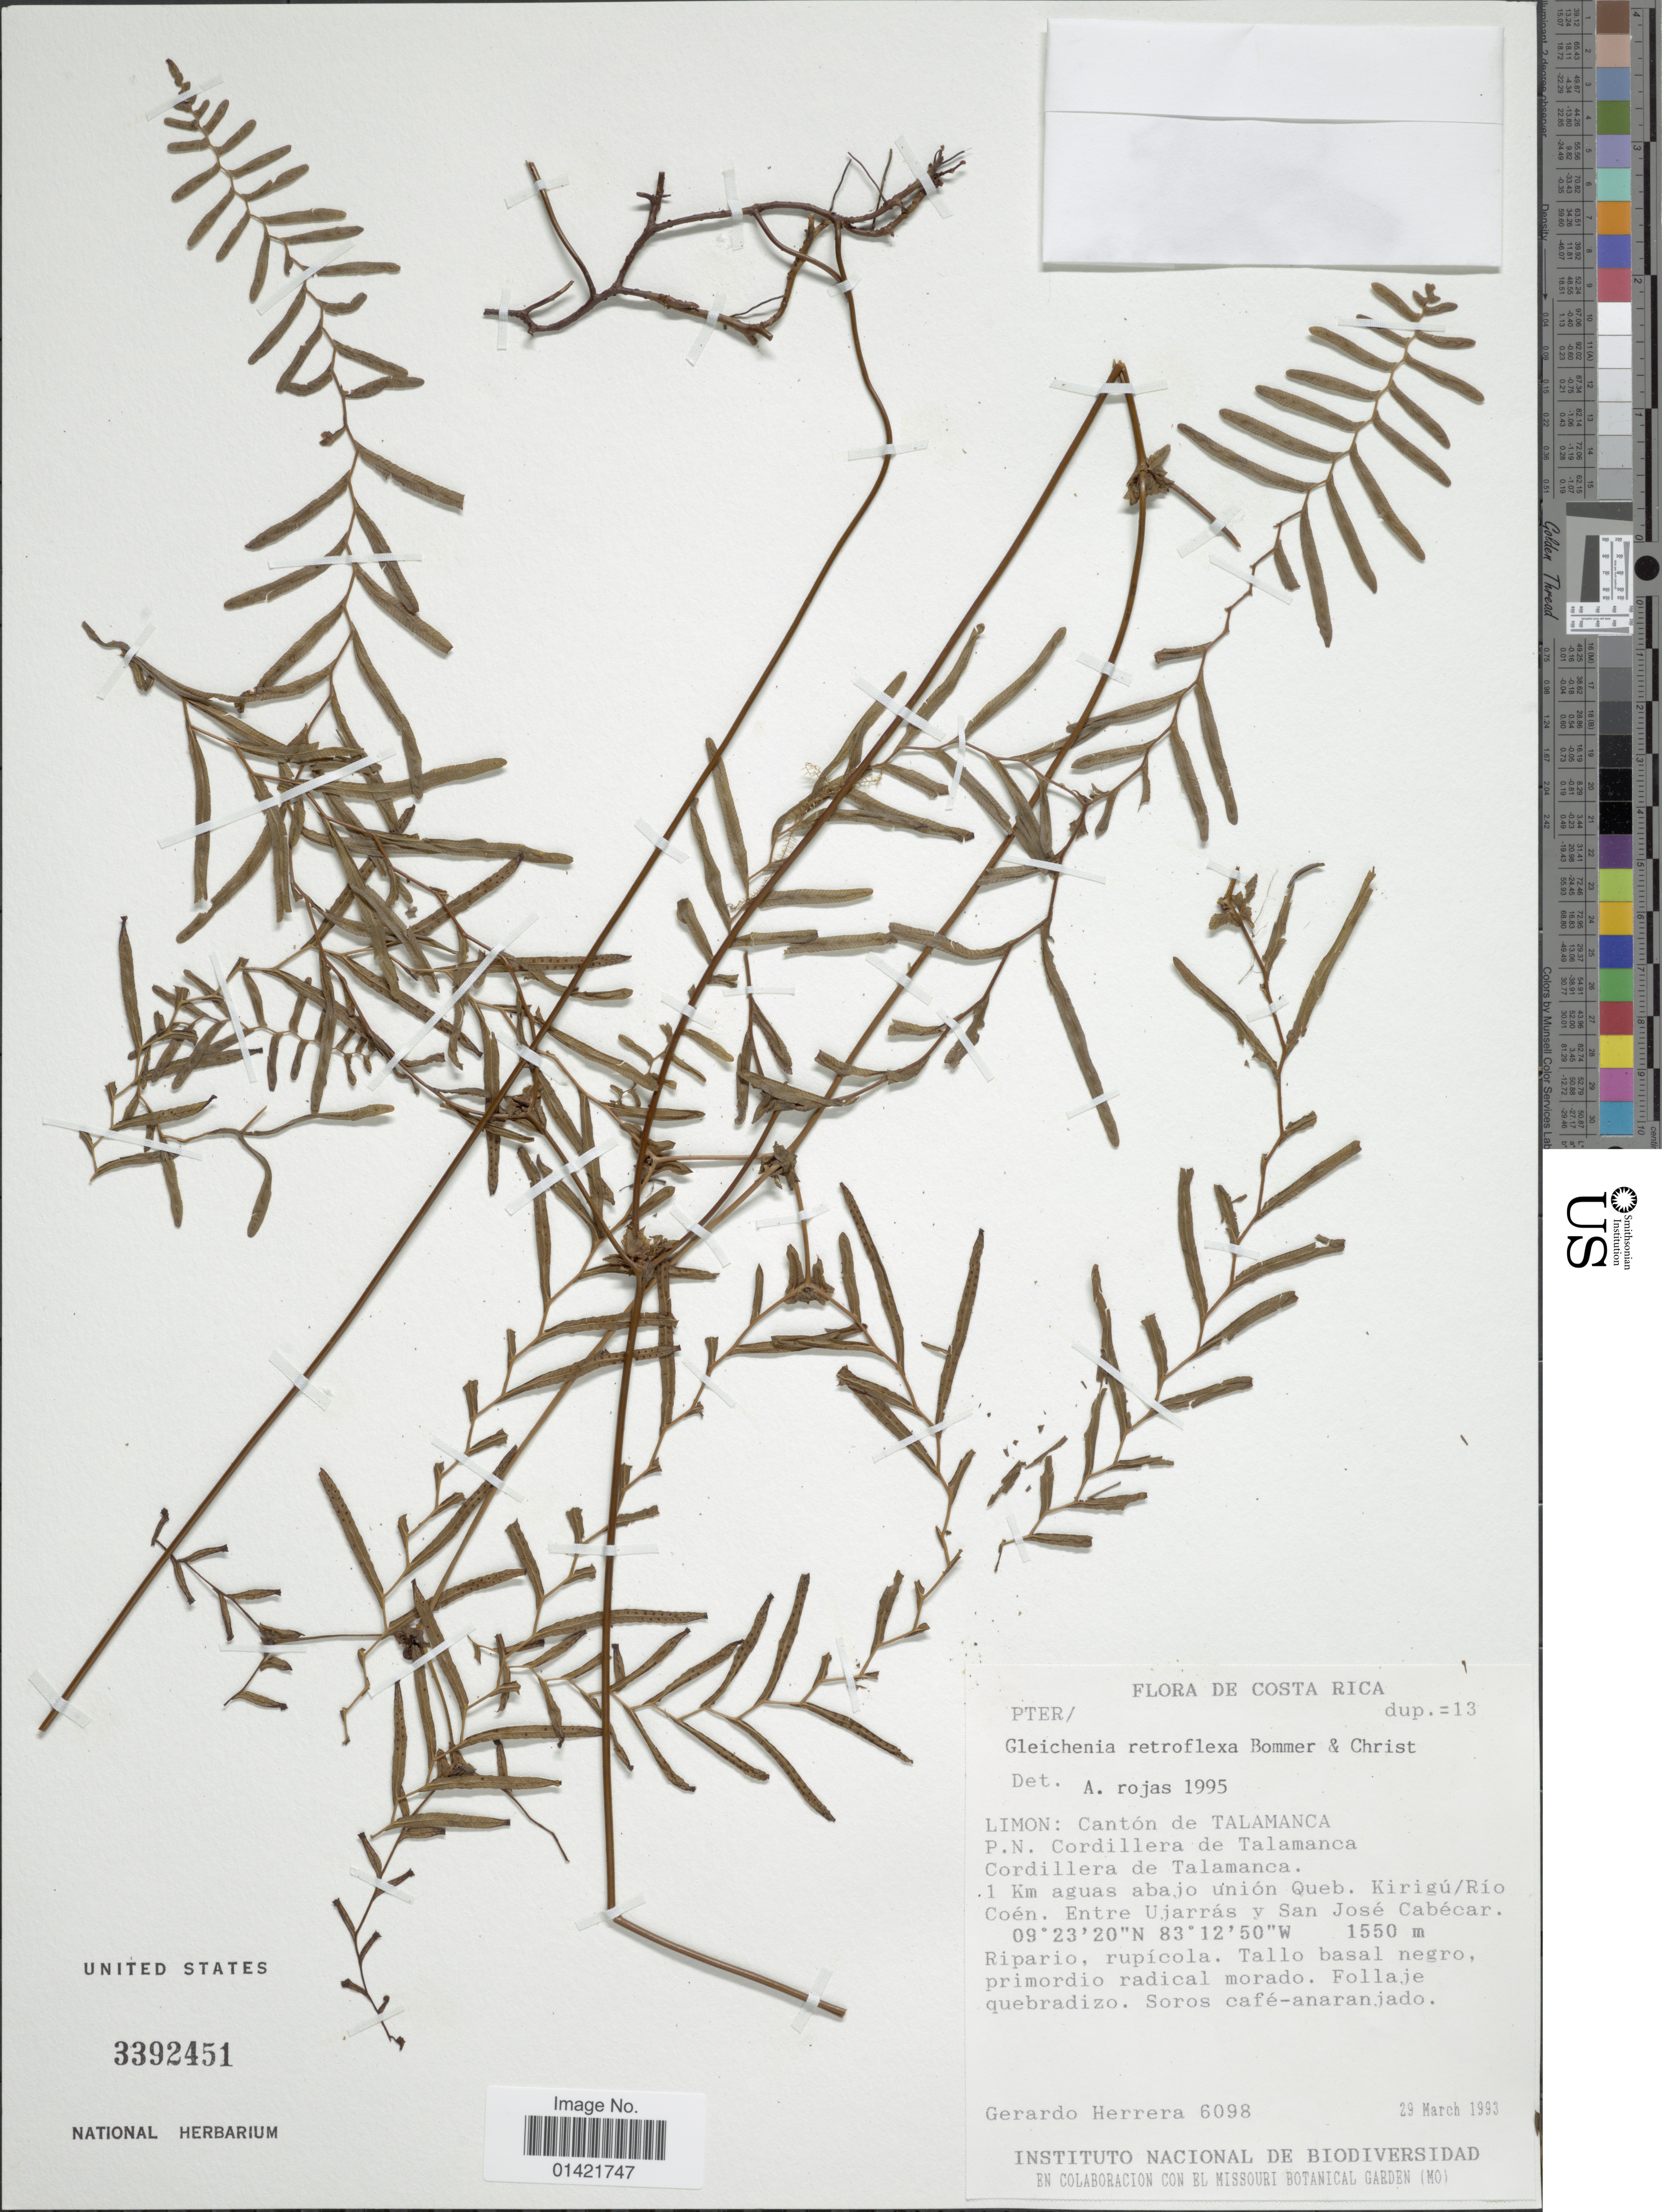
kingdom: Plantae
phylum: Tracheophyta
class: Polypodiopsida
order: Gleicheniales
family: Gleicheniaceae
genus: Sticherus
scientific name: Sticherus retroflexus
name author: (Bornm. ex Christ) Copel.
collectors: G. Herrera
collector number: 6098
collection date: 1993-03-29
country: Costa Rica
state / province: Limón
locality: Canton de Talamanca. P. N. Cordillera de Talamanca. Cordillera de Talamanca. 1 Km aguas abajo union Queb. Kirigu/Rio Coen. Entre Ujarras y San Jose Cabecar.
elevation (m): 1550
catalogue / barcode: US 3392451